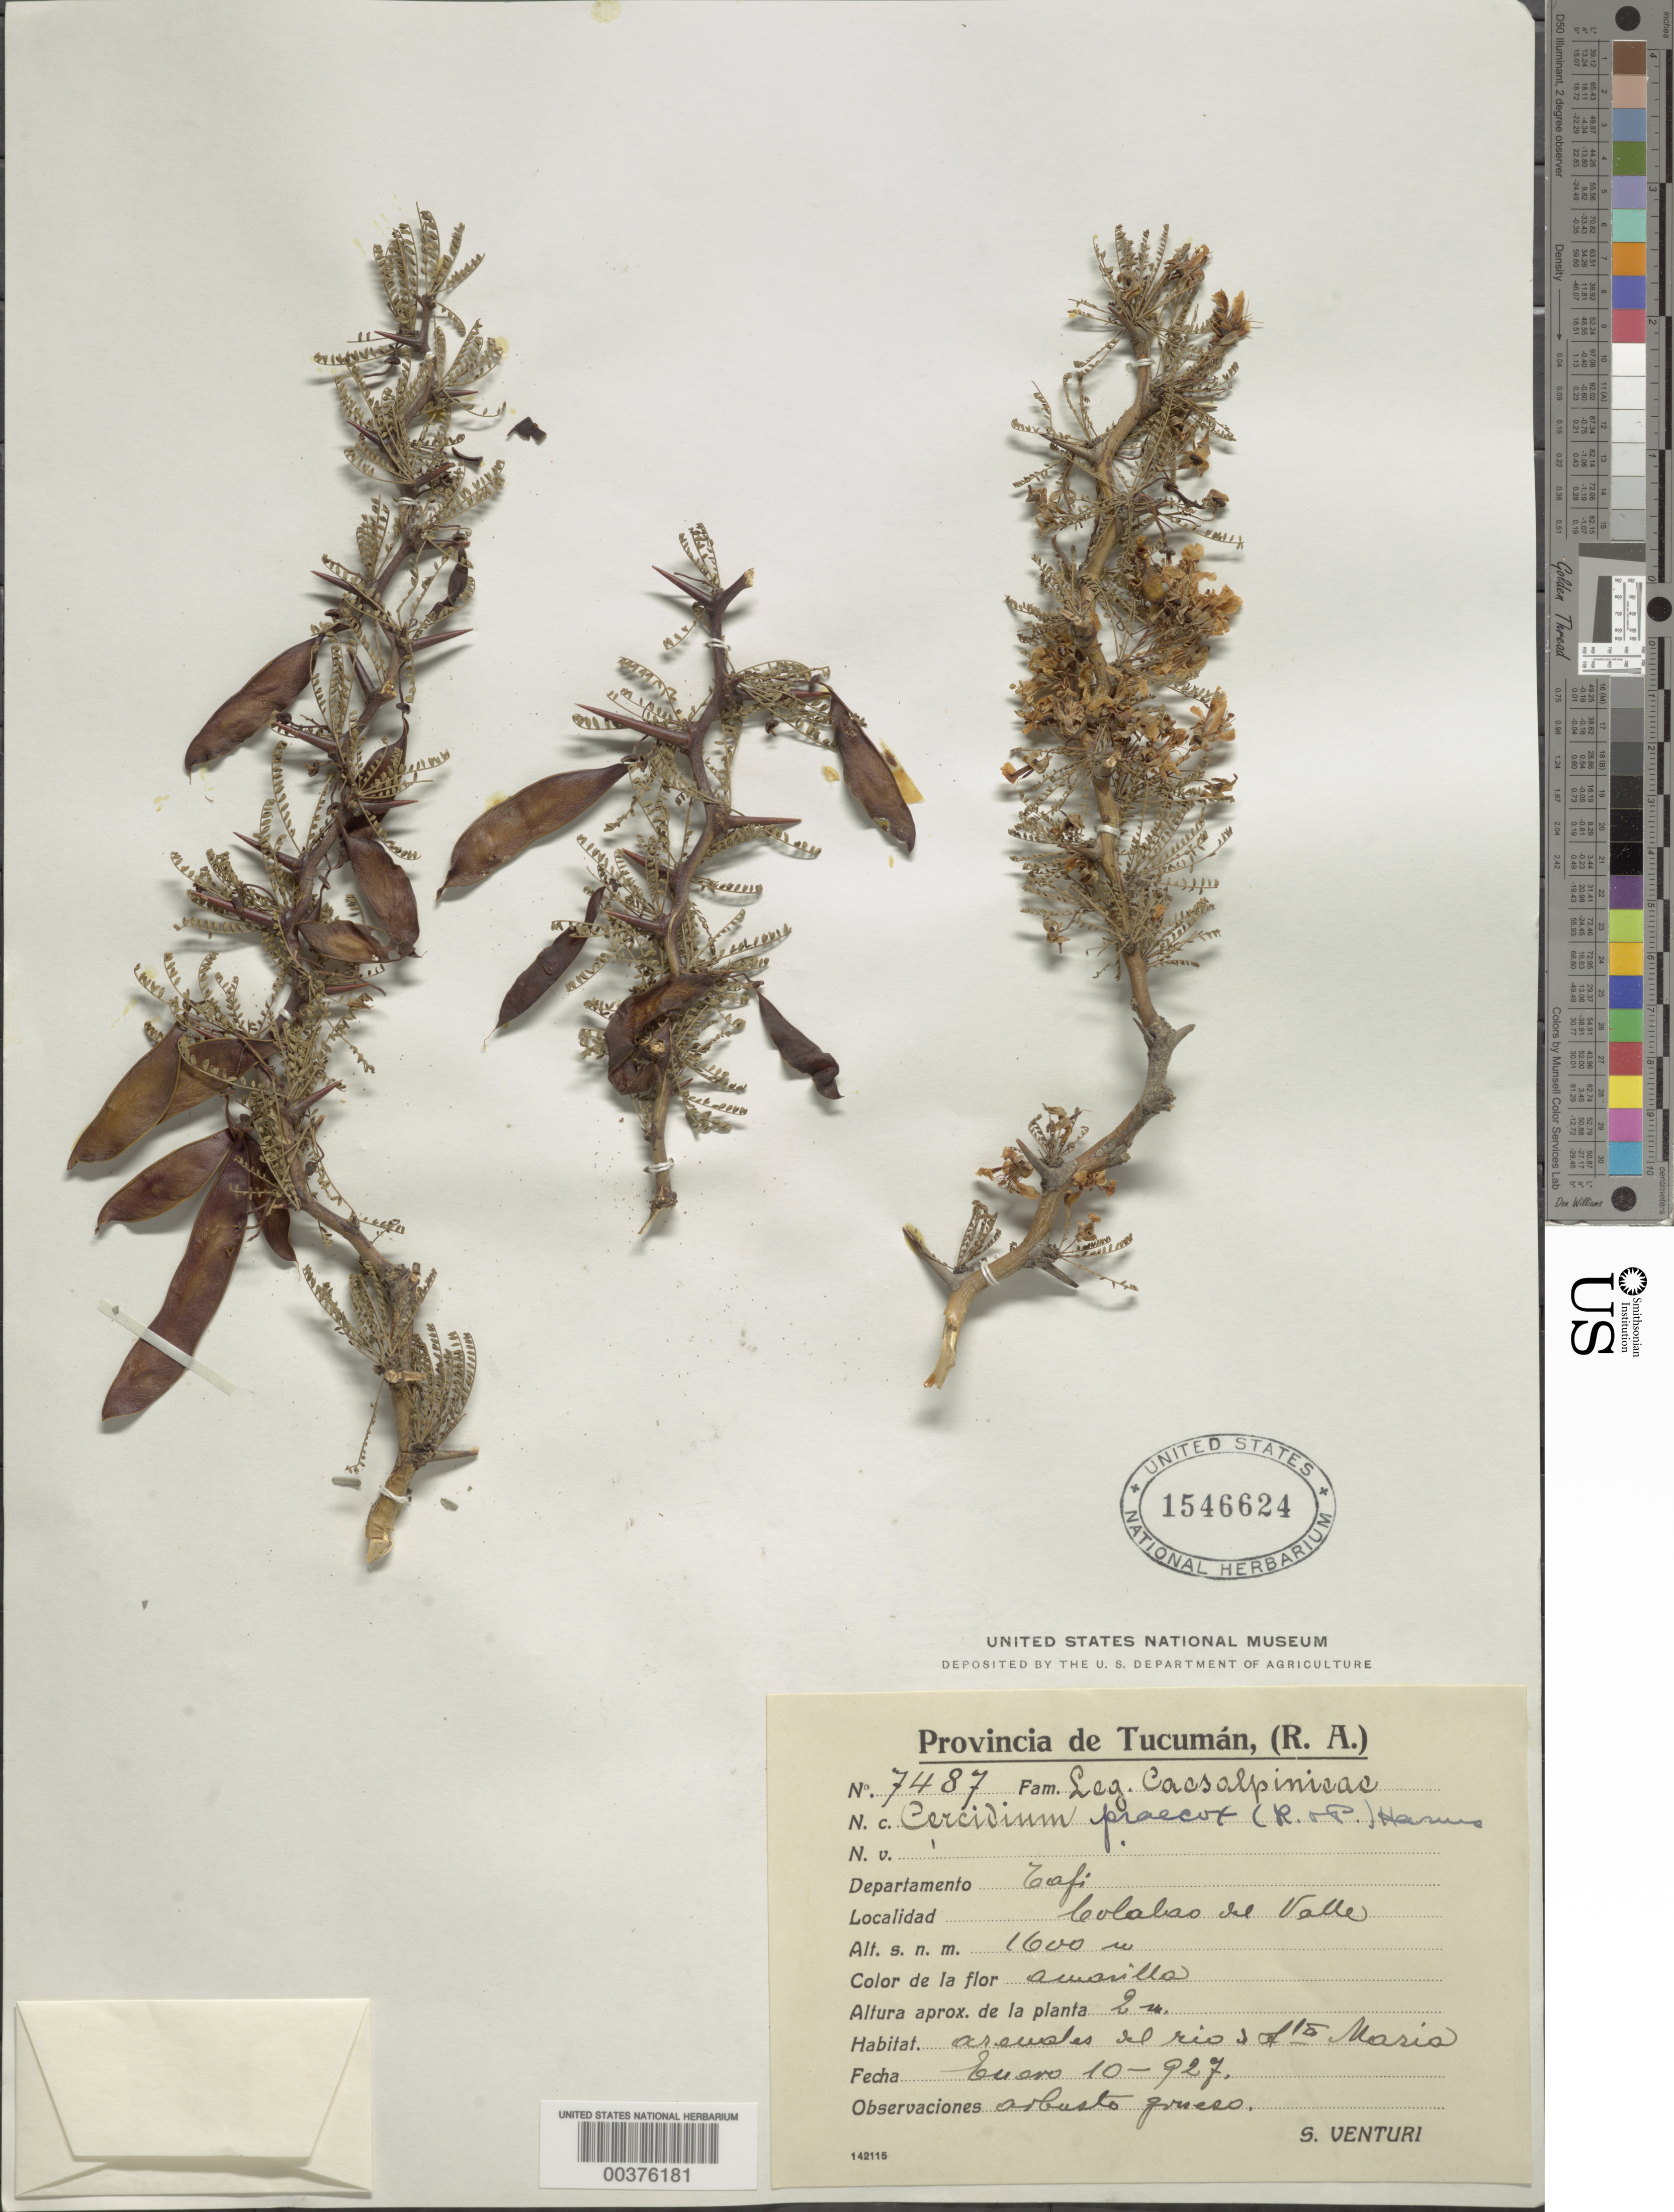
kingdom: Plantae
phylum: Tracheophyta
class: Magnoliopsida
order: Fabales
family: Fabaceae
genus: Parkinsonia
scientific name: Parkinsonia praecox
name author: (Ruiz & Pav.) J.E. Hawkins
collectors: S. Venturi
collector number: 7487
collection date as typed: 10 Jan 1927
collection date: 1927-01-10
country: Argentina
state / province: Tucumán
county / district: Tafí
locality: Colalao del Valle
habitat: Arevales del rio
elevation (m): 1600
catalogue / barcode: US 1546624